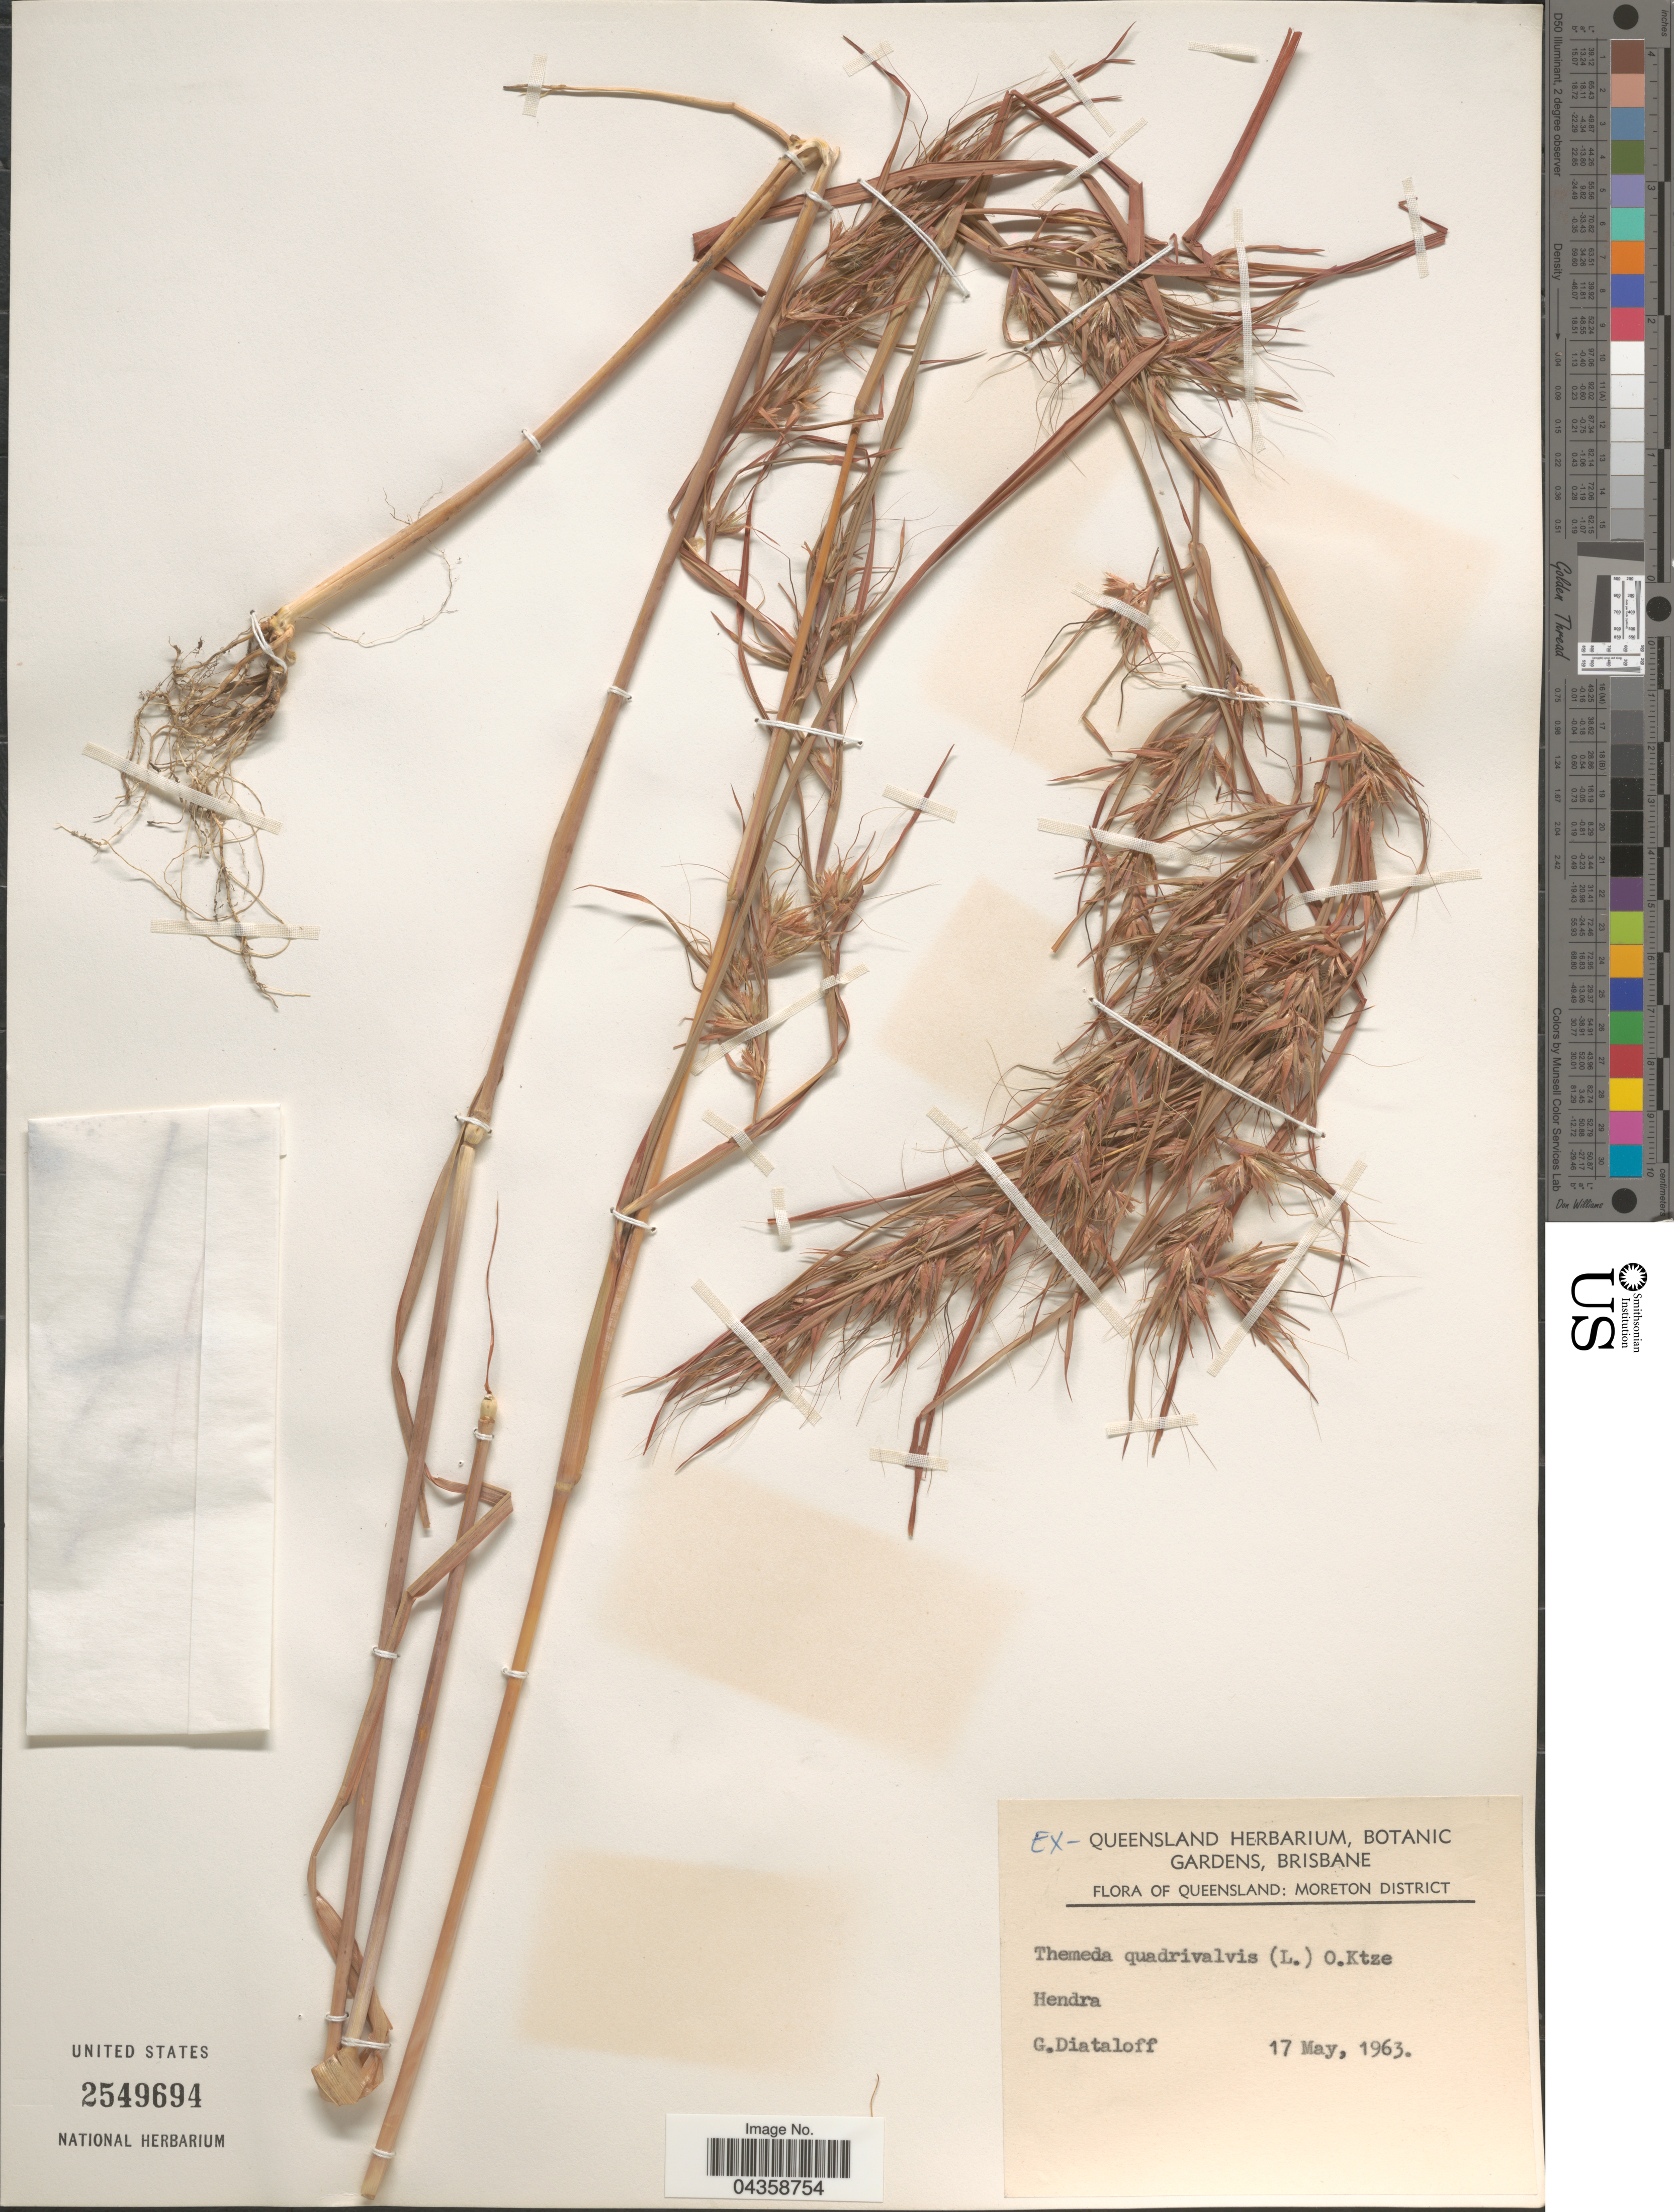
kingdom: Plantae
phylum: Tracheophyta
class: Liliopsida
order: Poales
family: Poaceae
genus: Themeda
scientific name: Themeda triandra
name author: Forssk.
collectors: G. Diataloff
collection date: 1963-05-17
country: Australia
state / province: Queensland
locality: Moreton District. Hendra.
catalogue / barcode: US 2549694